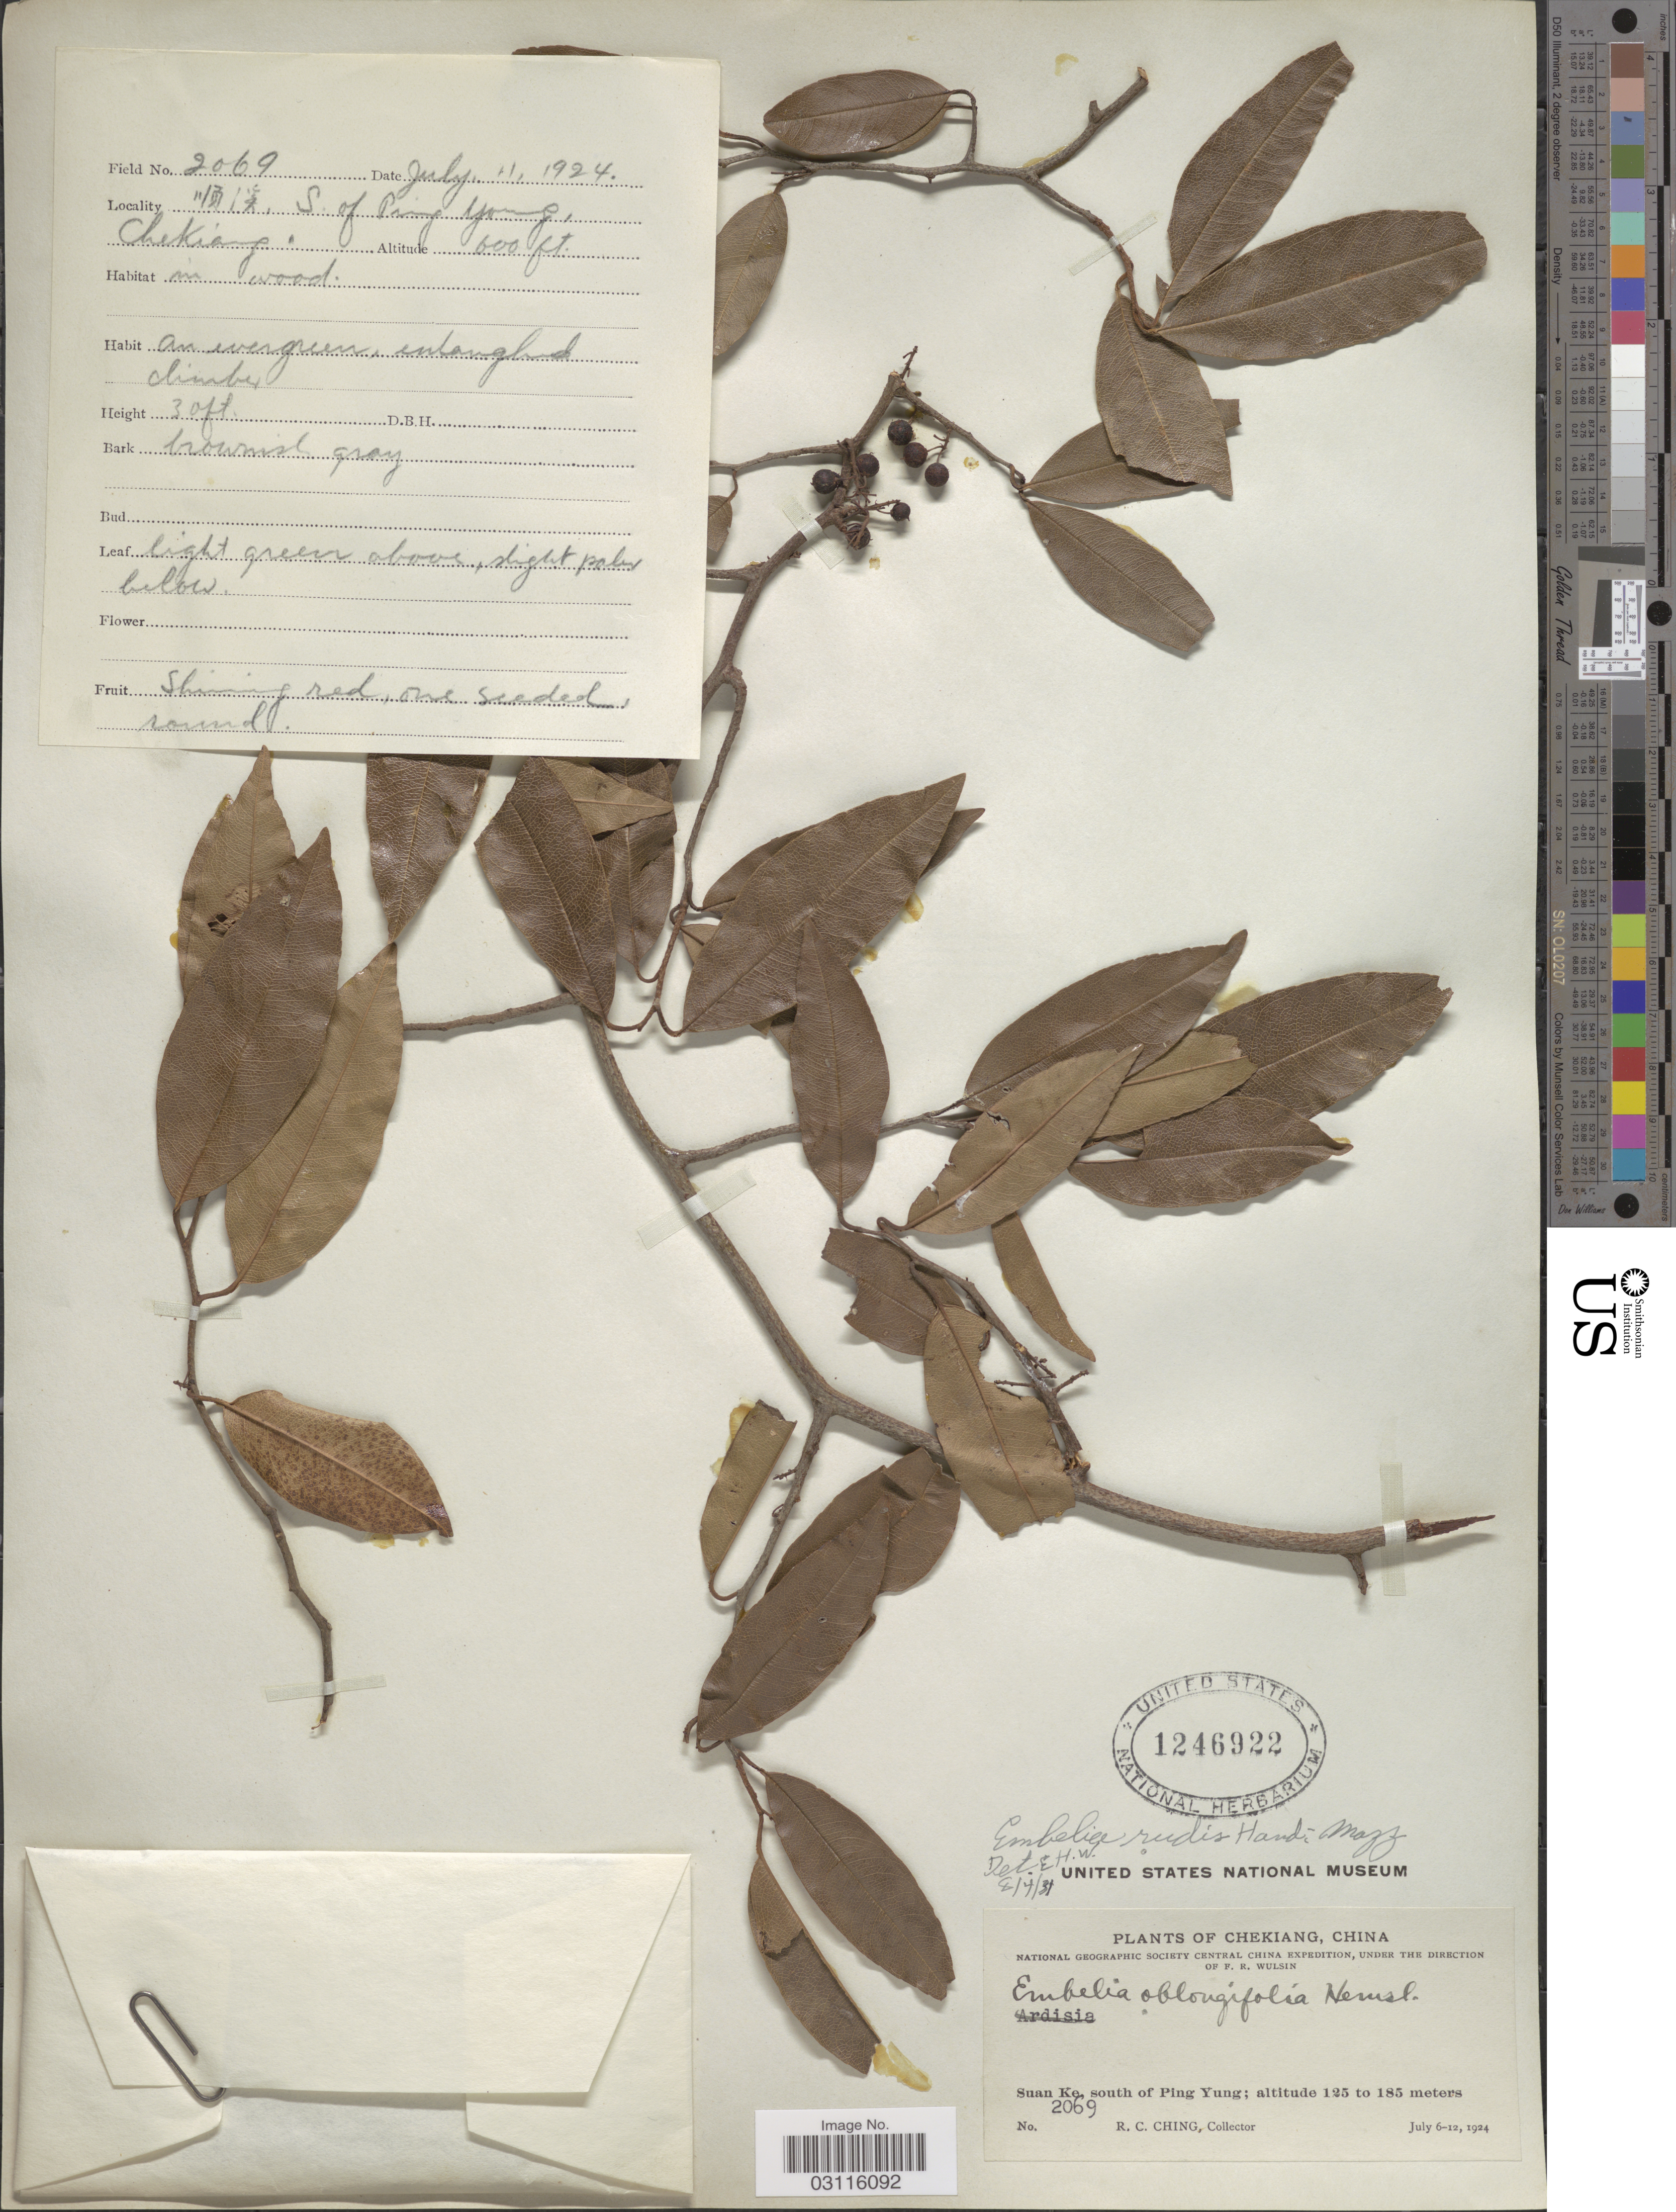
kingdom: Plantae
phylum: Tracheophyta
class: Magnoliopsida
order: Ericales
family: Primulaceae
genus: Embelia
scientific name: Embelia rudis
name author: Hand.-Mazz.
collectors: R. C. Ching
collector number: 2069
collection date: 1924-07-11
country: China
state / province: Zhejiang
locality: Suan Ke, south of Ping Yung. X, Chekiang.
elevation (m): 183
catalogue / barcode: US 1246922